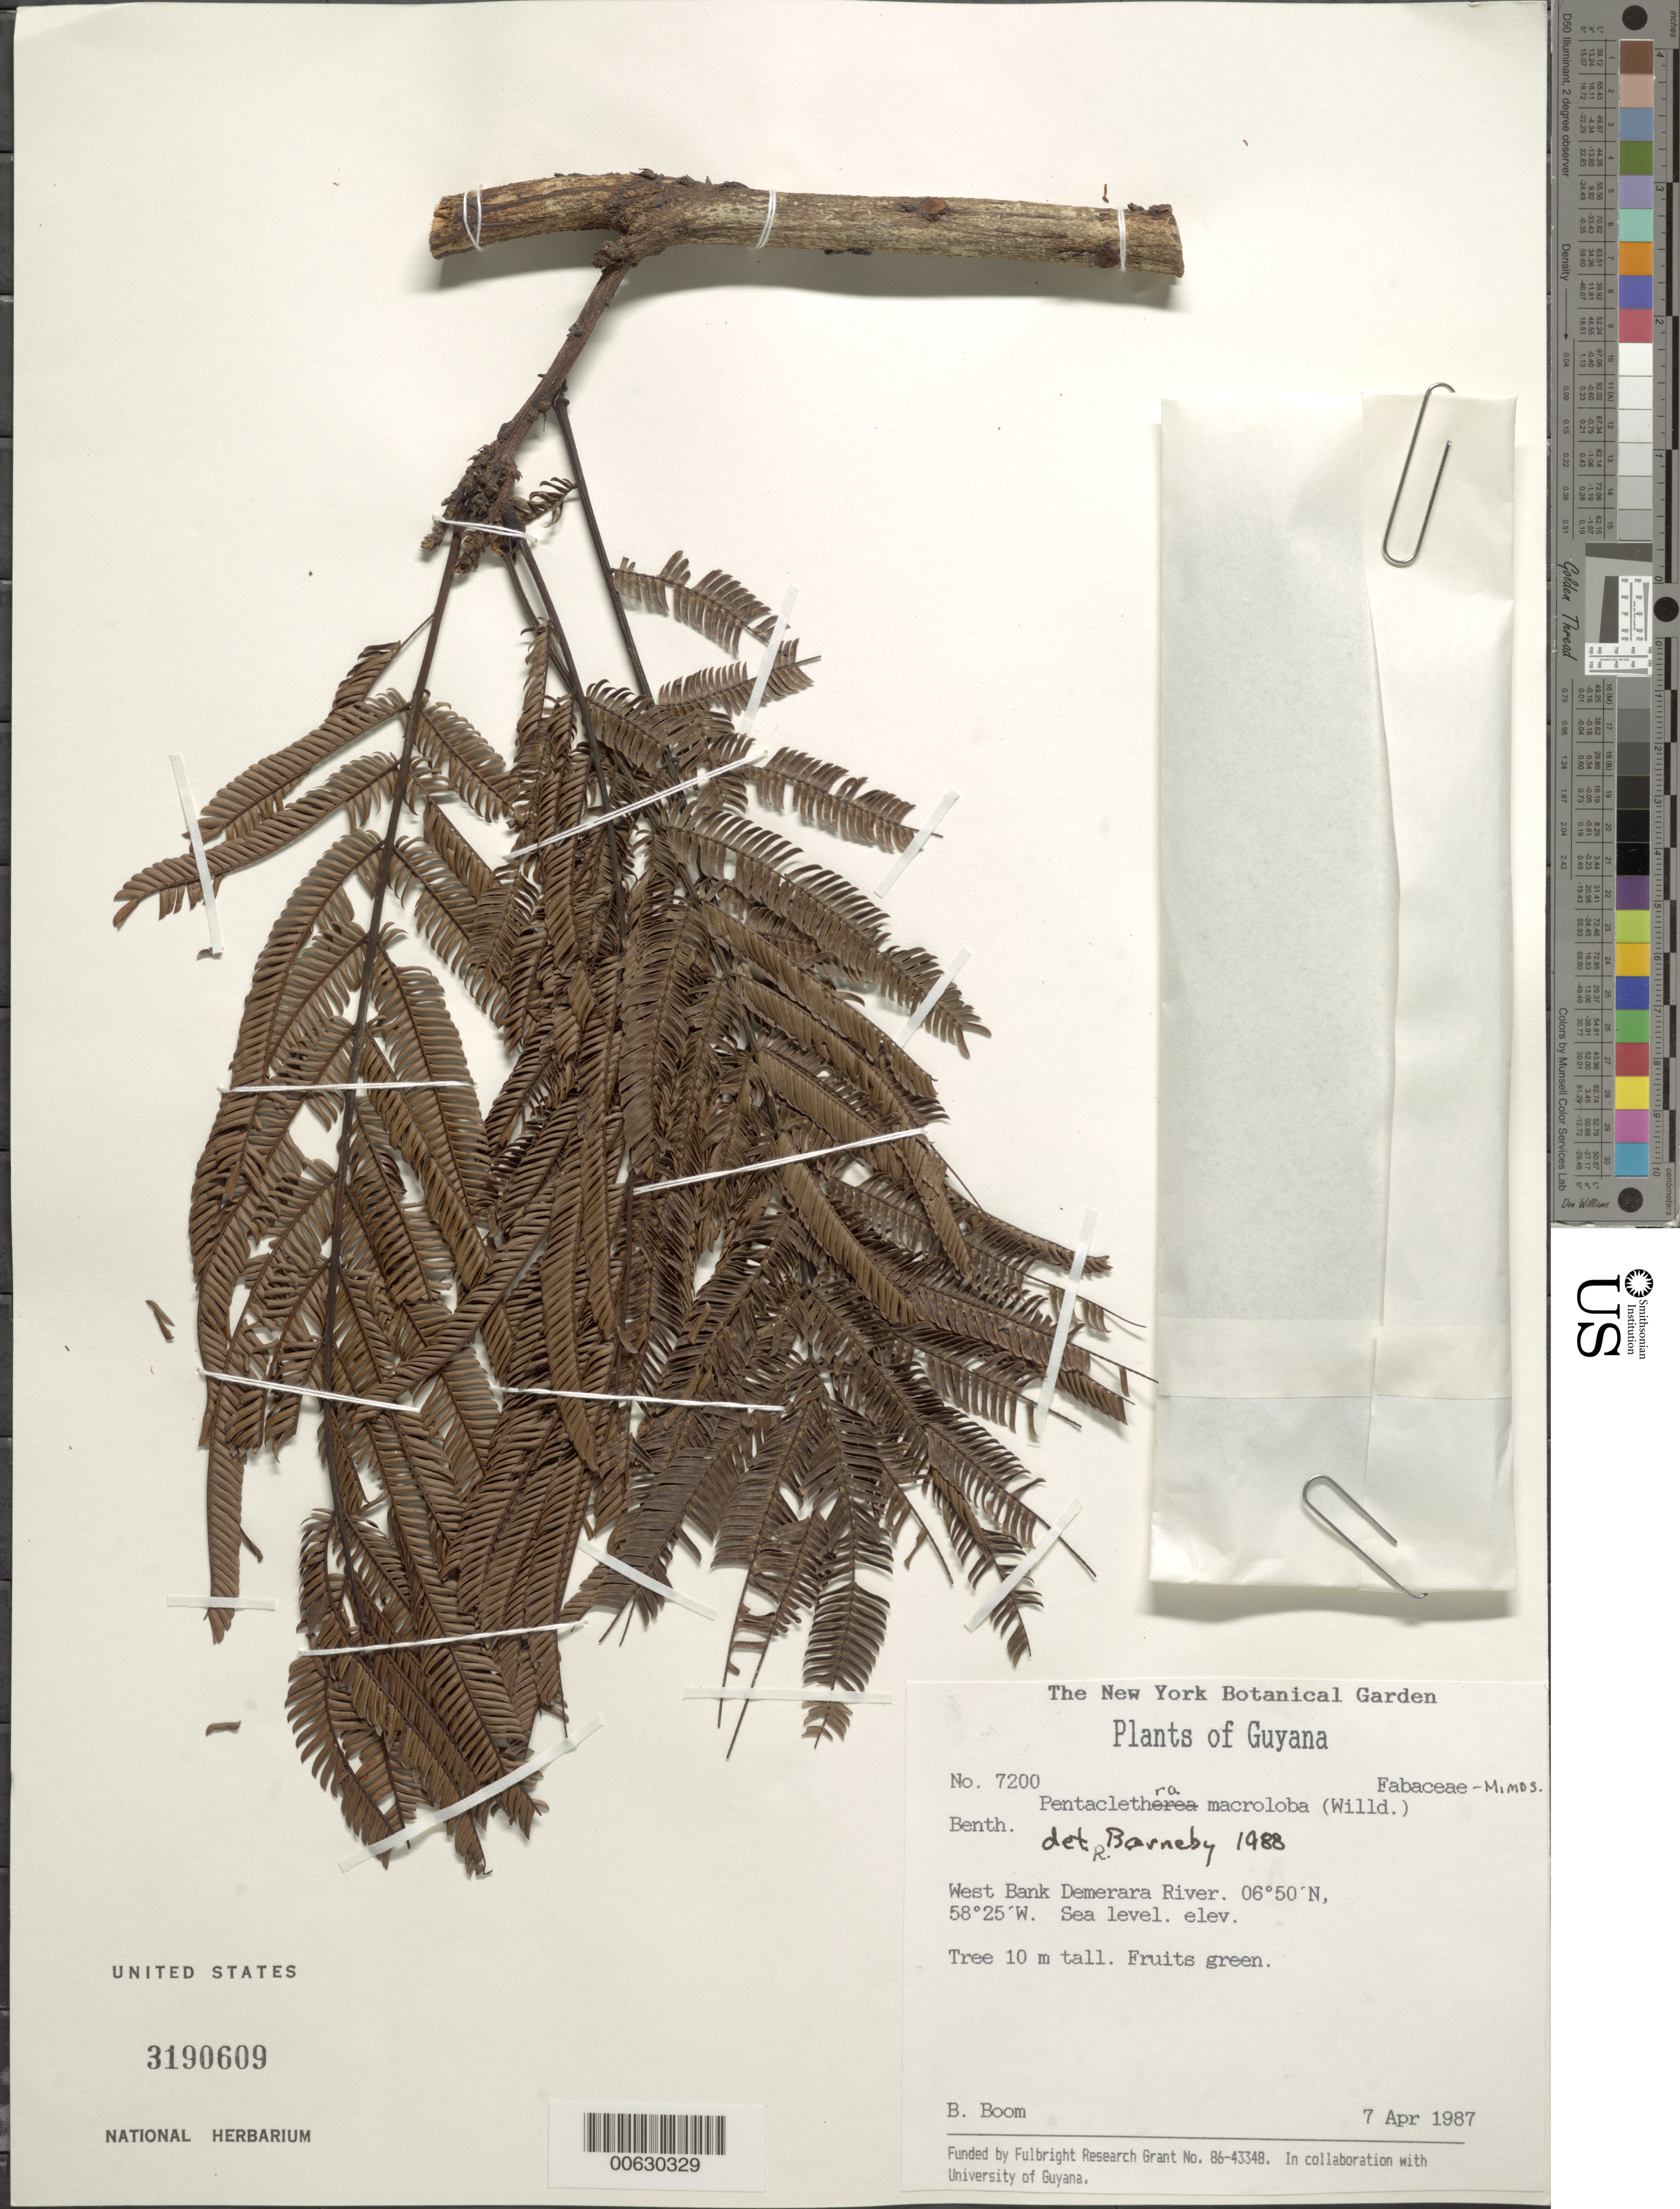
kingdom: Plantae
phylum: Tracheophyta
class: Magnoliopsida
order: Fabales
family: Fabaceae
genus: Pentaclethra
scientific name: Pentaclethra macroloba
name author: (Willd.) Kuntze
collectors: B. M. Boom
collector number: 7200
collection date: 1987-04-07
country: Guyana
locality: Guyana. West bank Demerara River.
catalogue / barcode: US 3190609